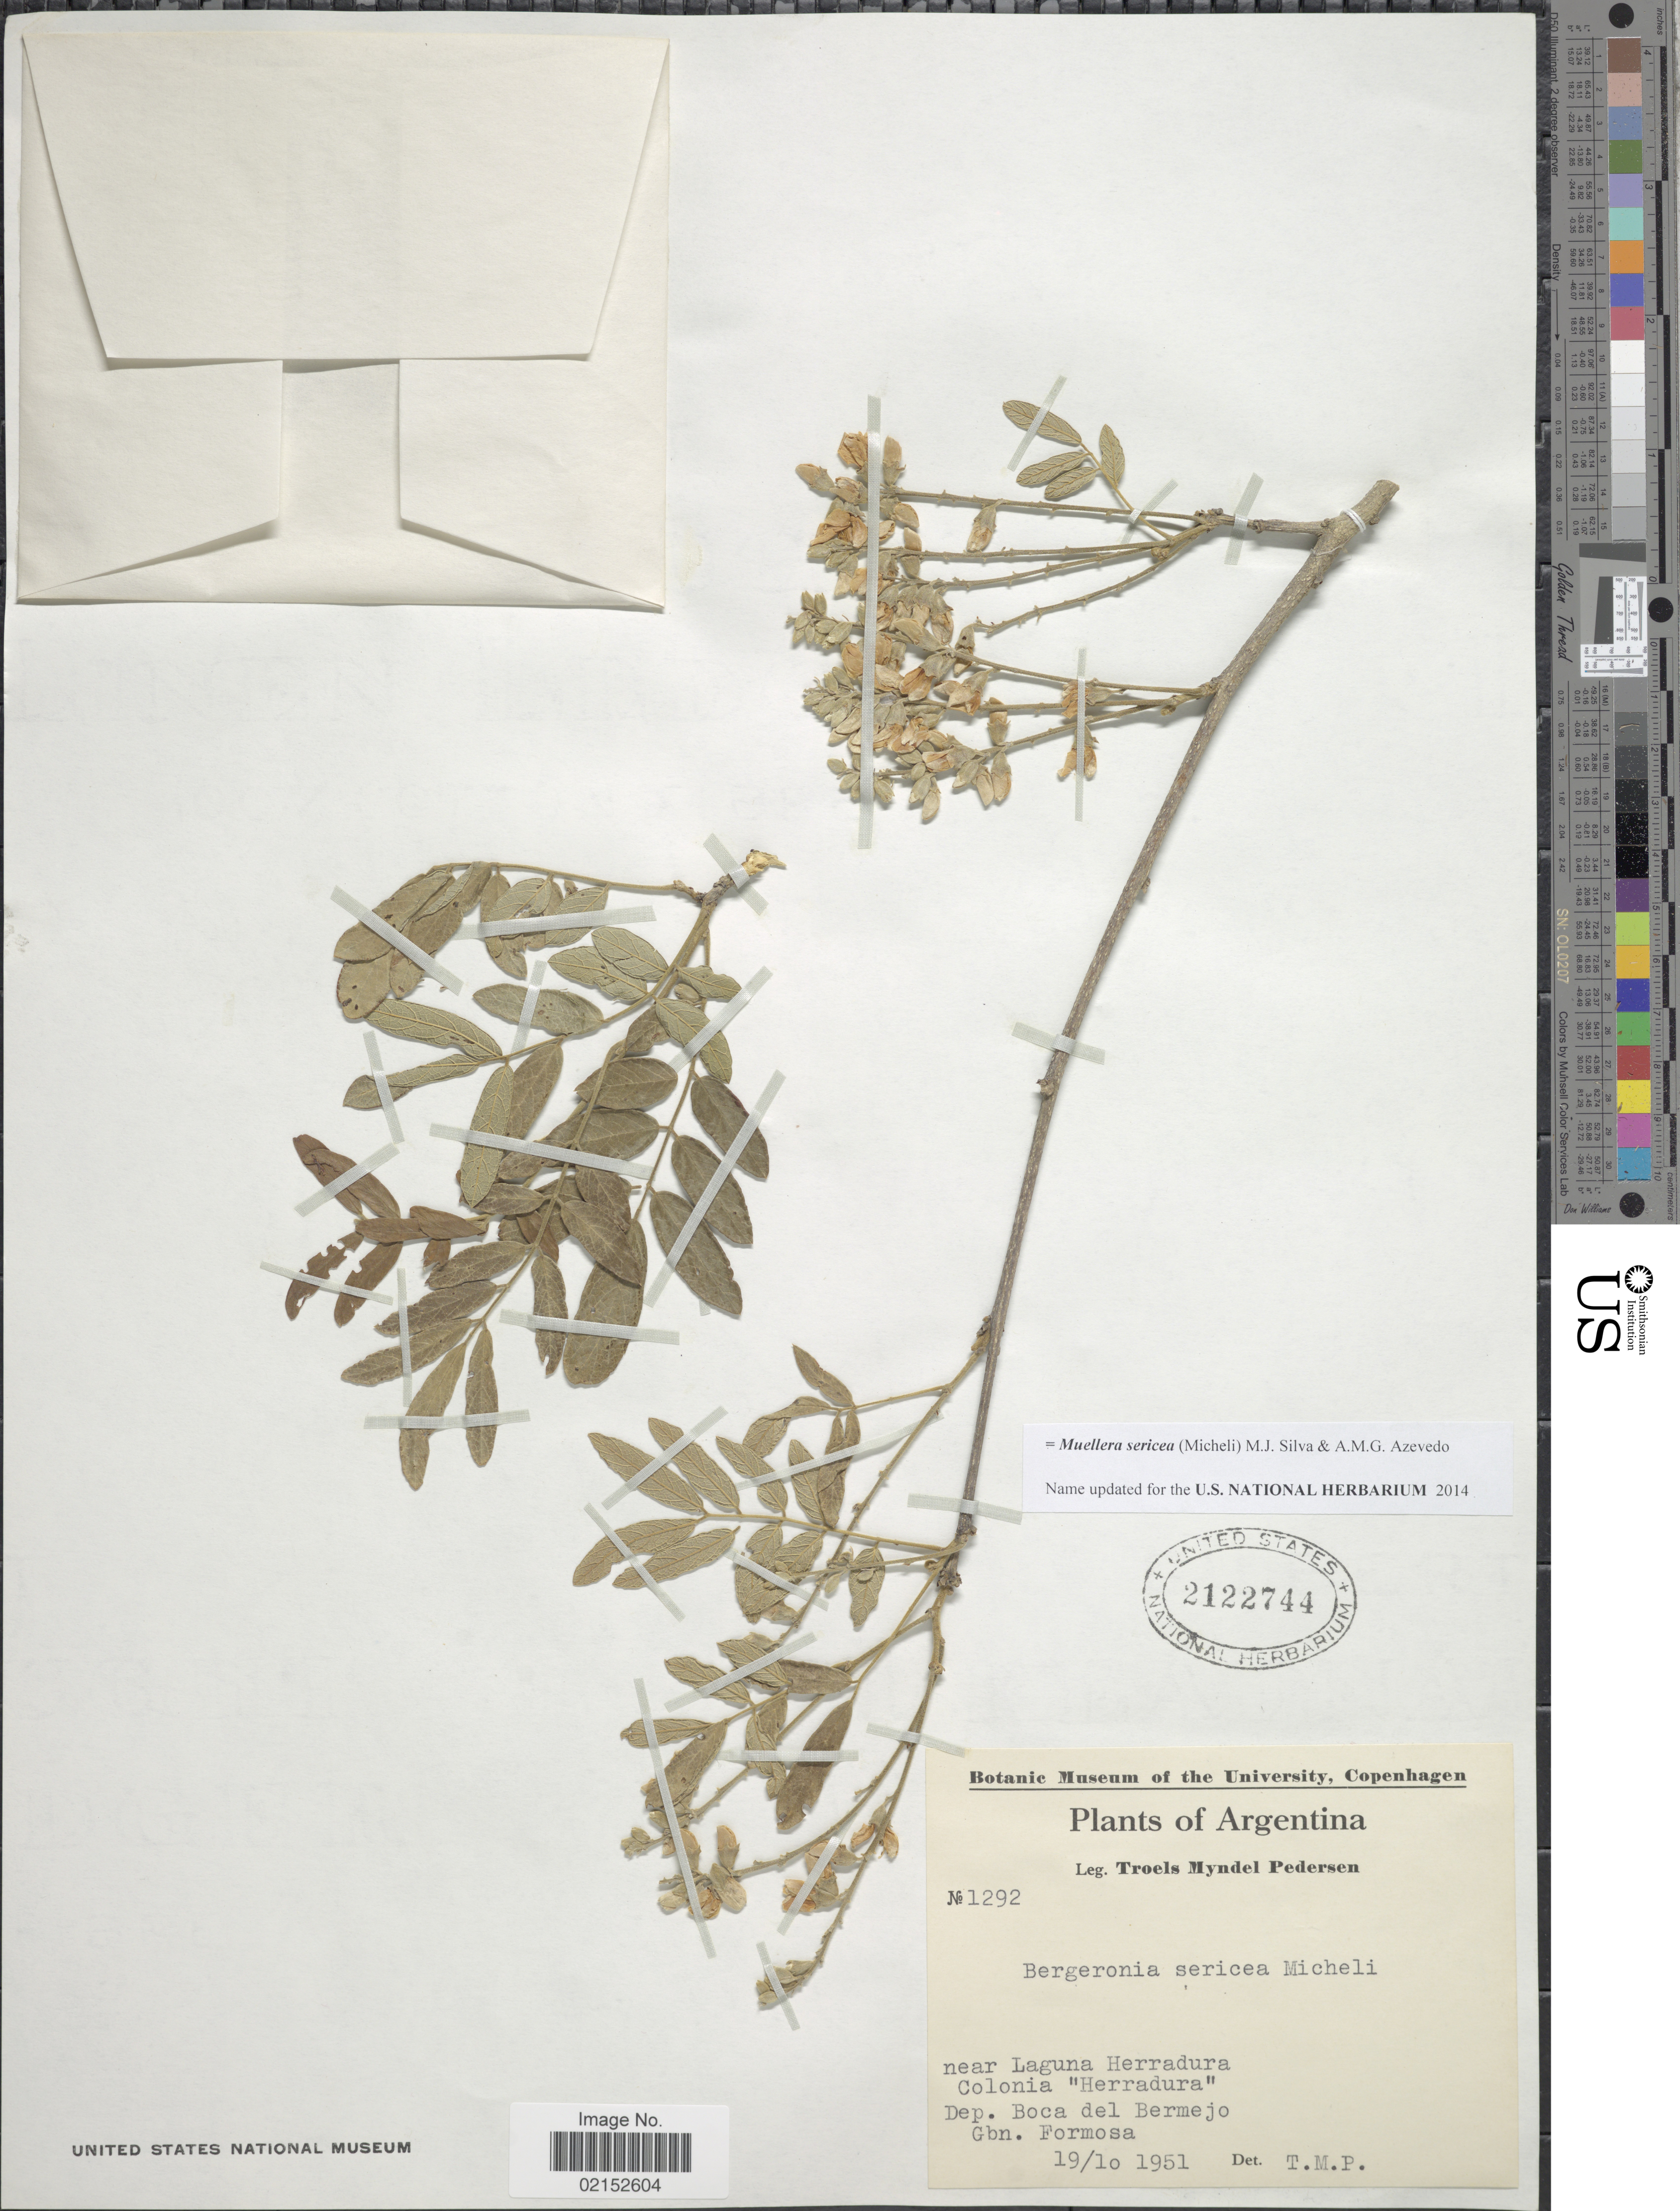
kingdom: Plantae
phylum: Tracheophyta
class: Magnoliopsida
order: Fabales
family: Fabaceae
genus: Muellera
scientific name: Muellera sericea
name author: (Micheli) M.J. Silva & A.M.G. Azevedo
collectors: T. Pederson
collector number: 1292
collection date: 1951-10-19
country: Argentina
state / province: Formosa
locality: Near Laguna Herradura Colonia "Herradura" Dep. Boca del Bermejo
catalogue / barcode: US 2122744